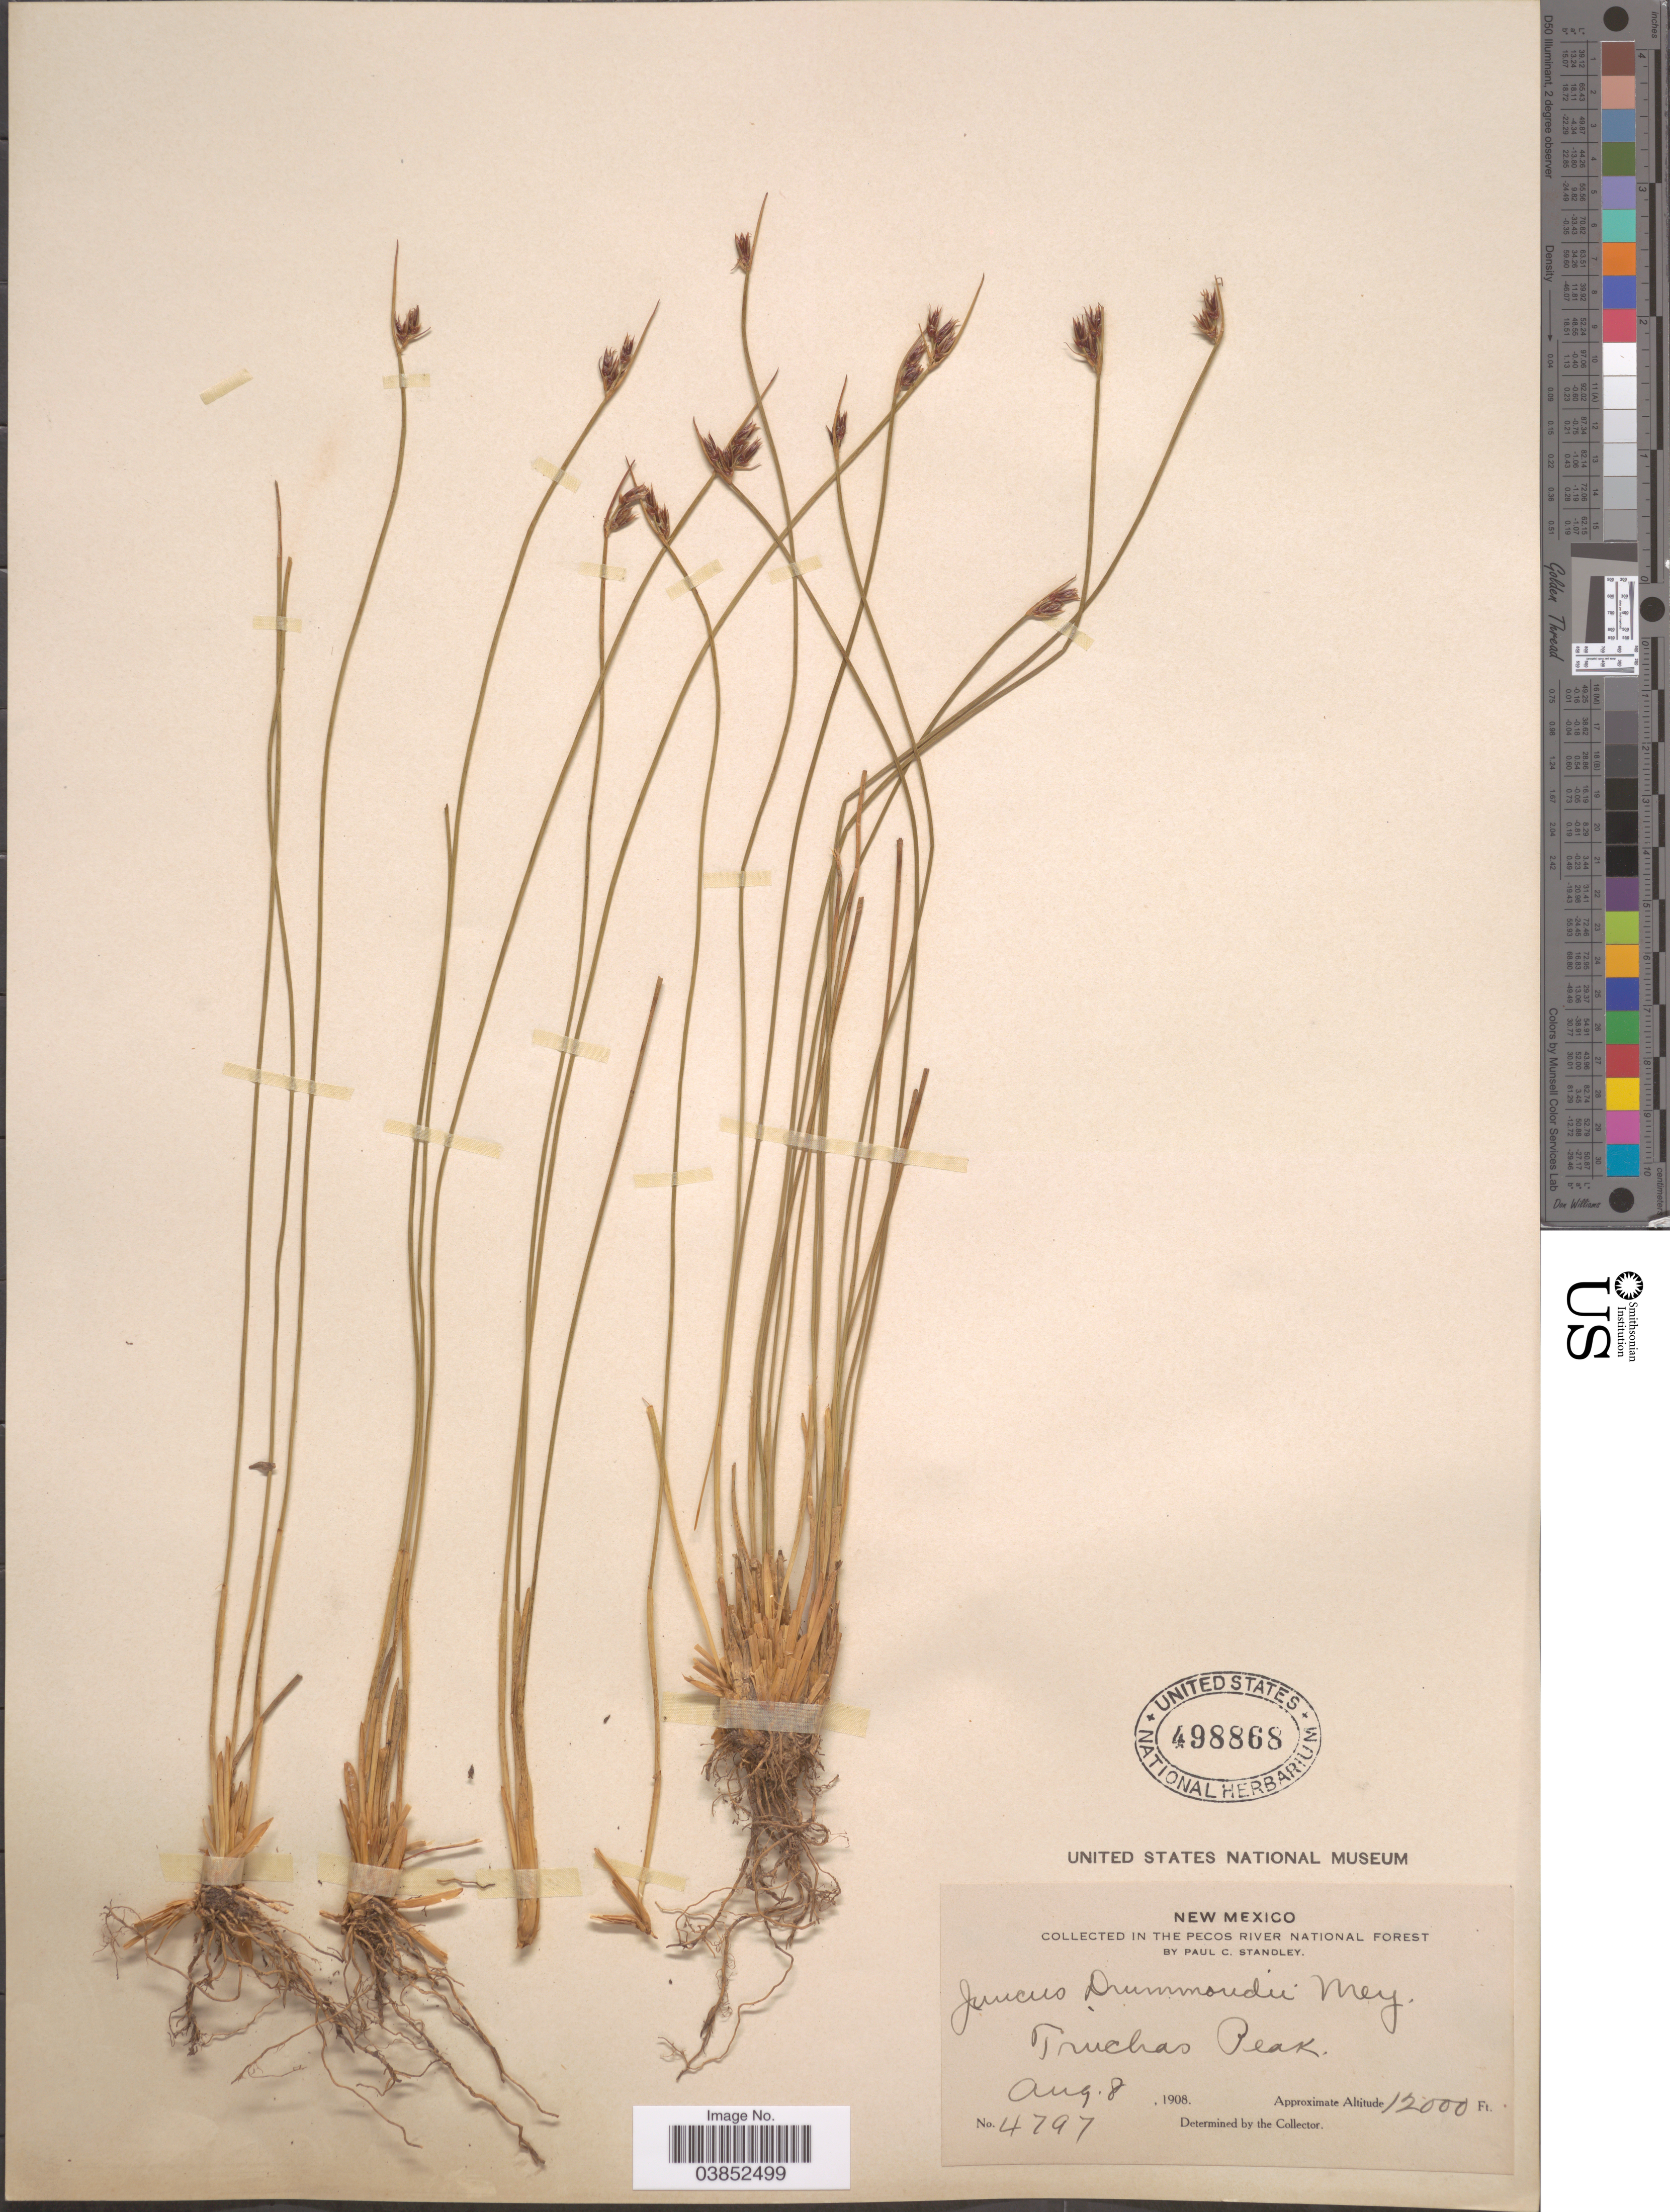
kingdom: Plantae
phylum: Tracheophyta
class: Liliopsida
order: Poales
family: Juncaceae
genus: Juncus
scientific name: Juncus drummondii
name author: E. Mey.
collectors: P. C. Standley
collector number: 4797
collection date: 1908-08-08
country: United States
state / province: New Mexico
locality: In the Pecos River National Forest. Truchas Peak.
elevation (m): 3658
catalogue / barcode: US 498868